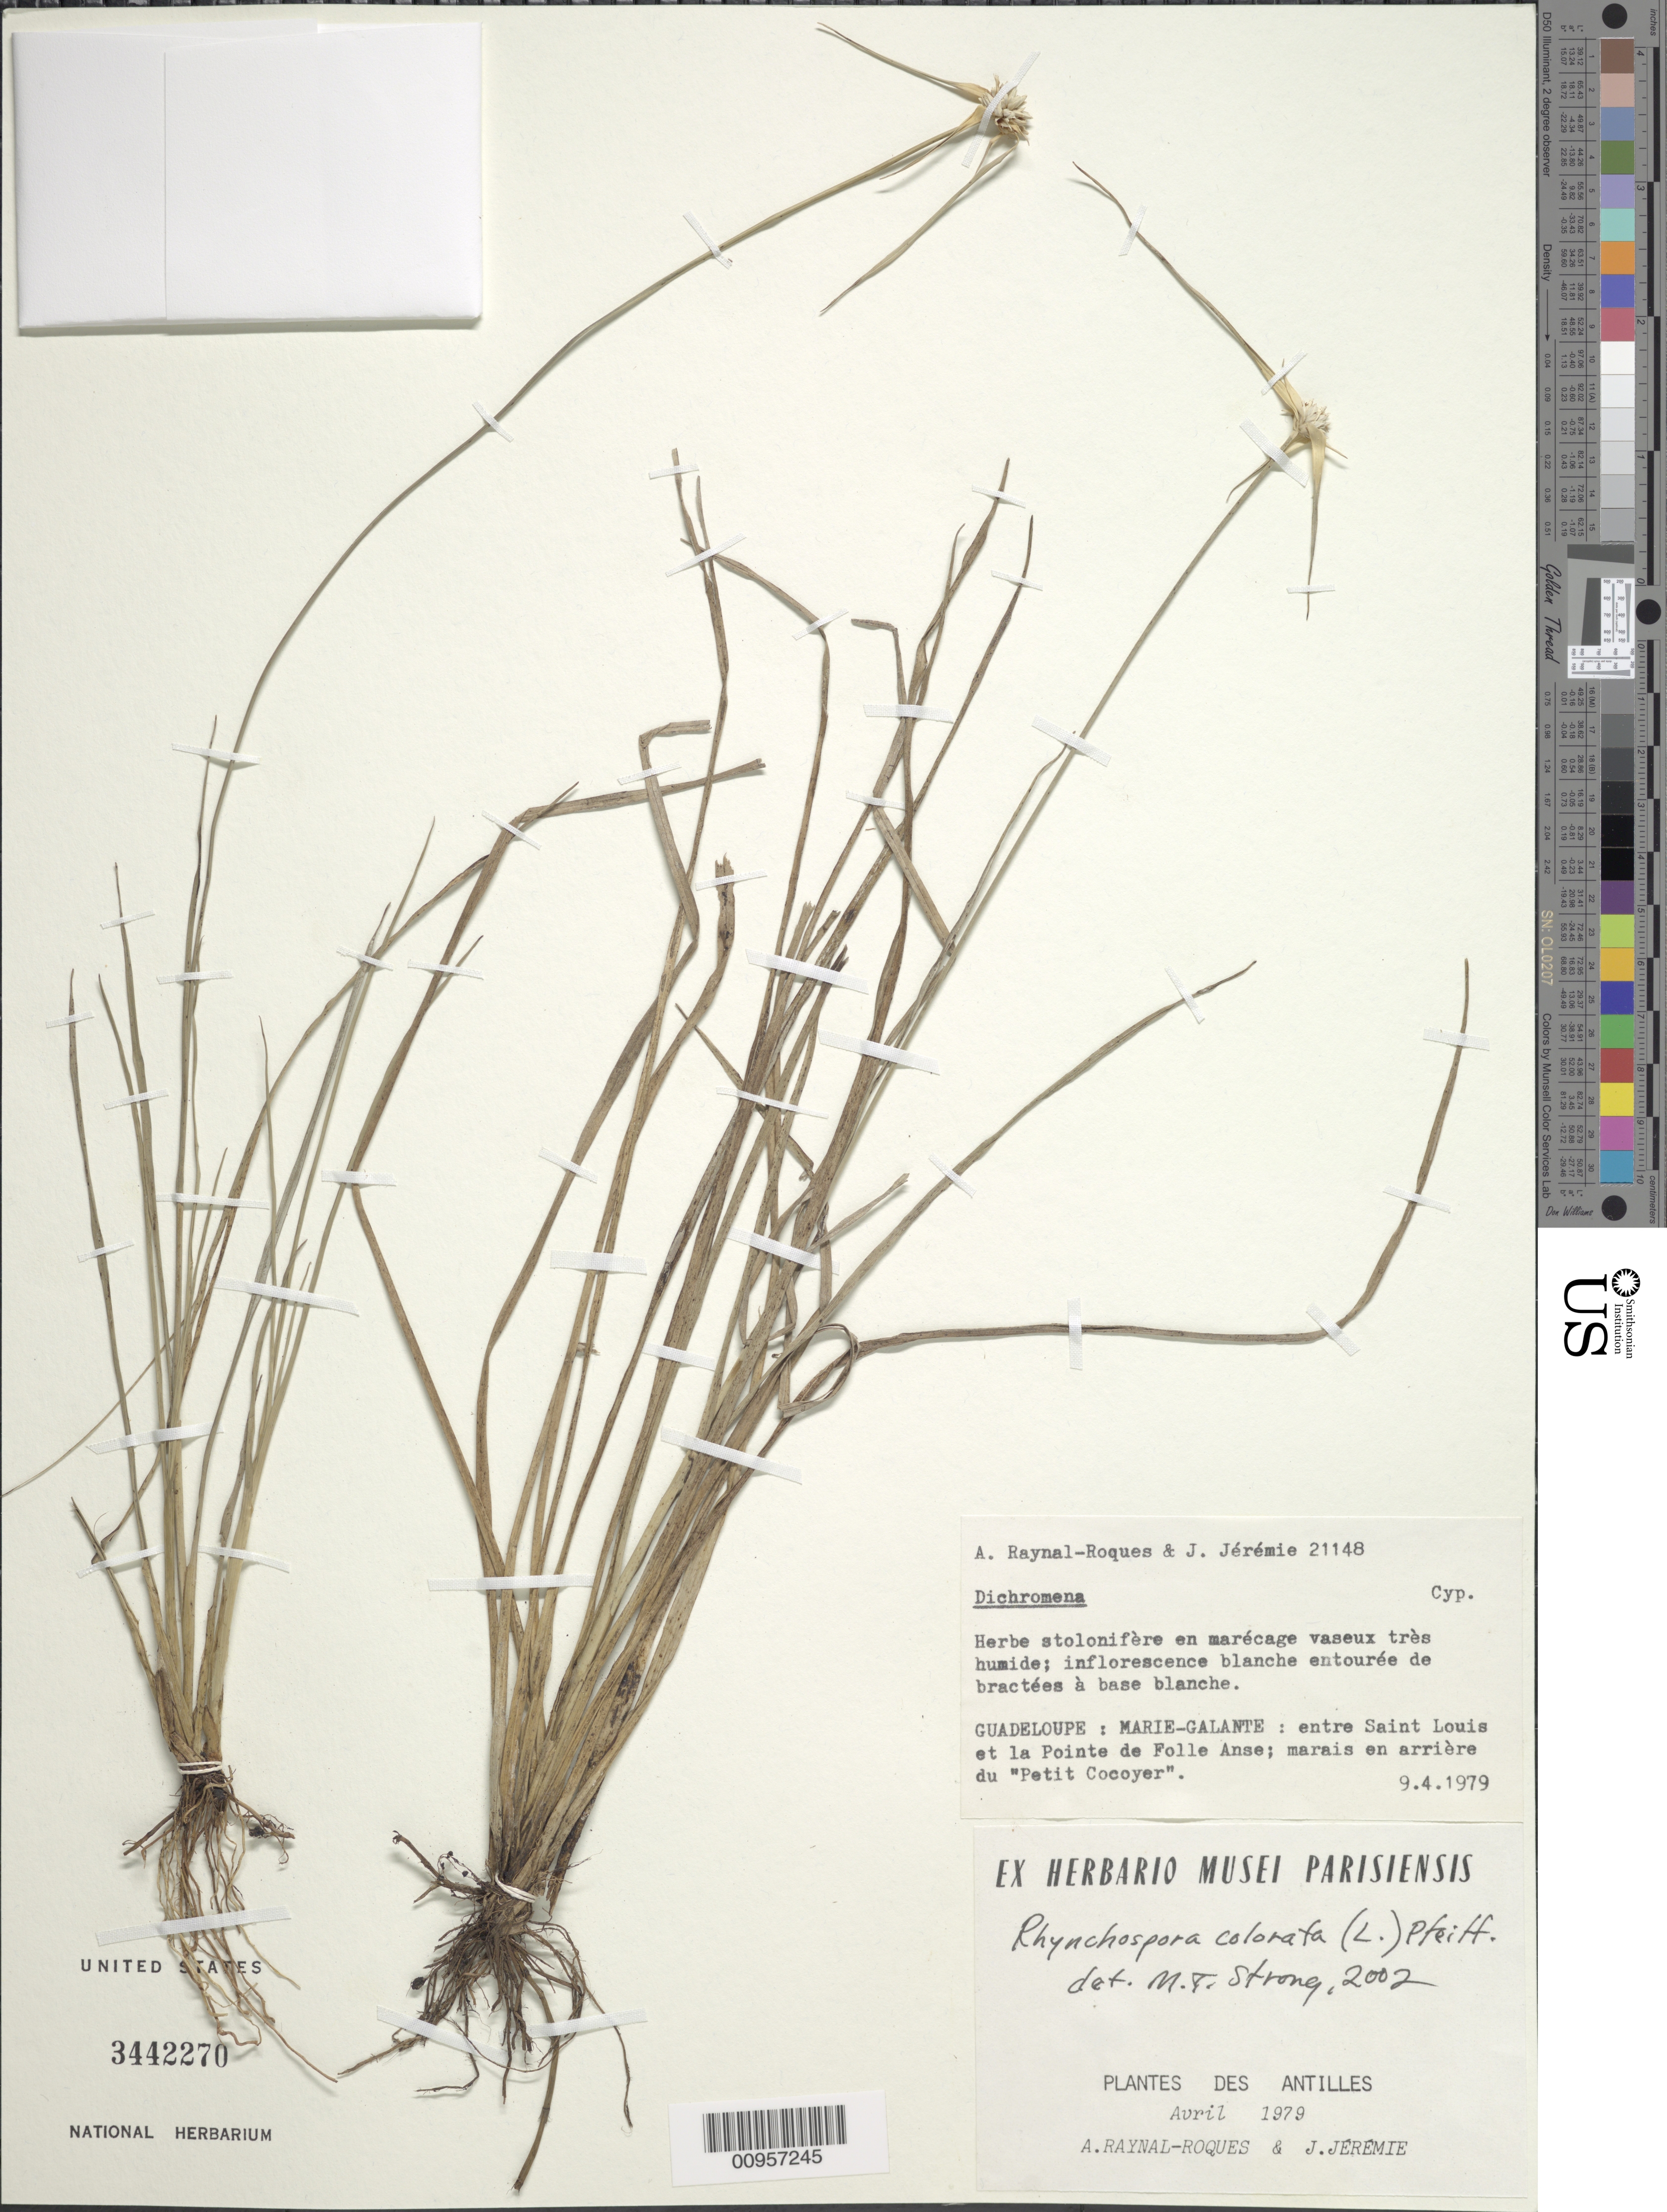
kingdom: Plantae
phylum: Tracheophyta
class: Liliopsida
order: Poales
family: Cyperaceae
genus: Rhynchospora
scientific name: Rhynchospora colorata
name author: (L.) H. Pfeiff.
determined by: Strong, M. T., (US), Smithsonian Institution - National Museum of Natural History (UNITED STATES)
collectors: A. M. Raynal & J. Jérémie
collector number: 21148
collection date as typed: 09 Apr 1979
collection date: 1979-04-09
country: Guadeloupe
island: Marie Galante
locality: Entre Saint Louis et la Pointe de Folle Anse, marais en arrière du "Petit Cocoyer"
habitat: En marécage vaseux très humide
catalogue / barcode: US 3442270